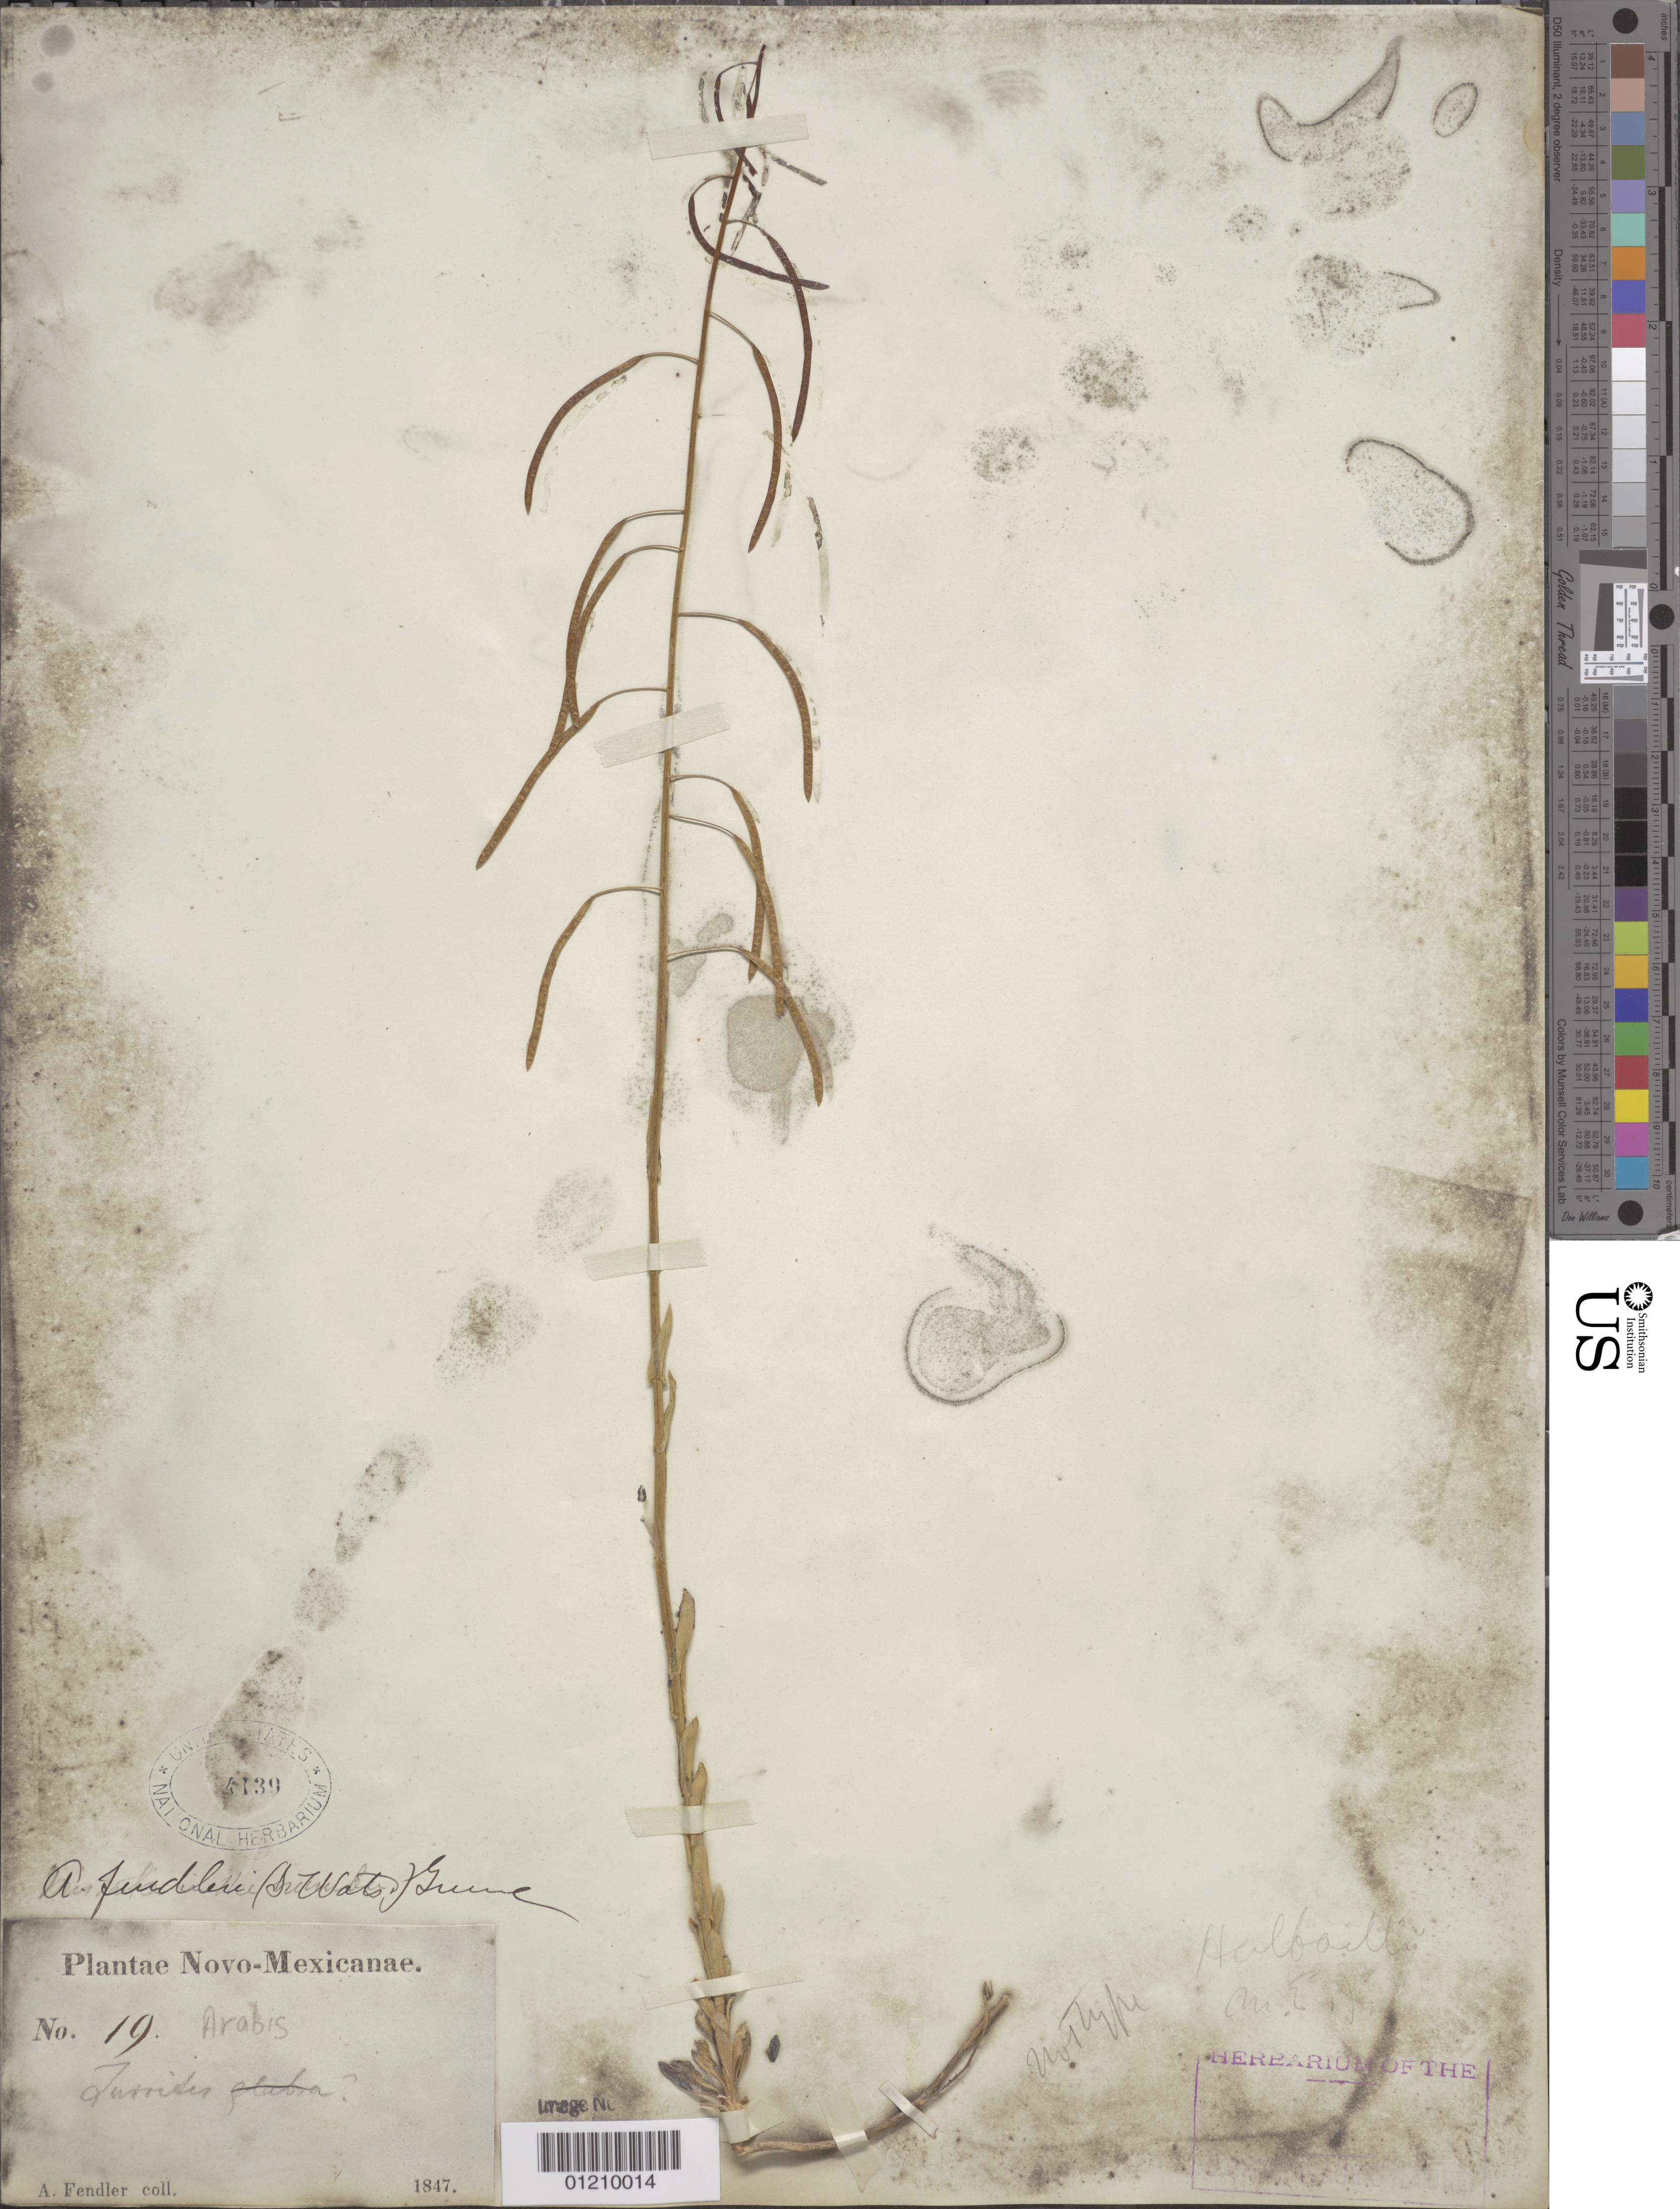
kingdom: Plantae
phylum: Tracheophyta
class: Magnoliopsida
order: Brassicales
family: Brassicaceae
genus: Arabis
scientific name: Arabis fendleri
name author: (S. Watson) Greene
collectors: A. Fendler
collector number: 19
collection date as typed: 1847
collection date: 1847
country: United States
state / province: New Mexico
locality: "Plantae Novo-Mexicanae"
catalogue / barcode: US 4139